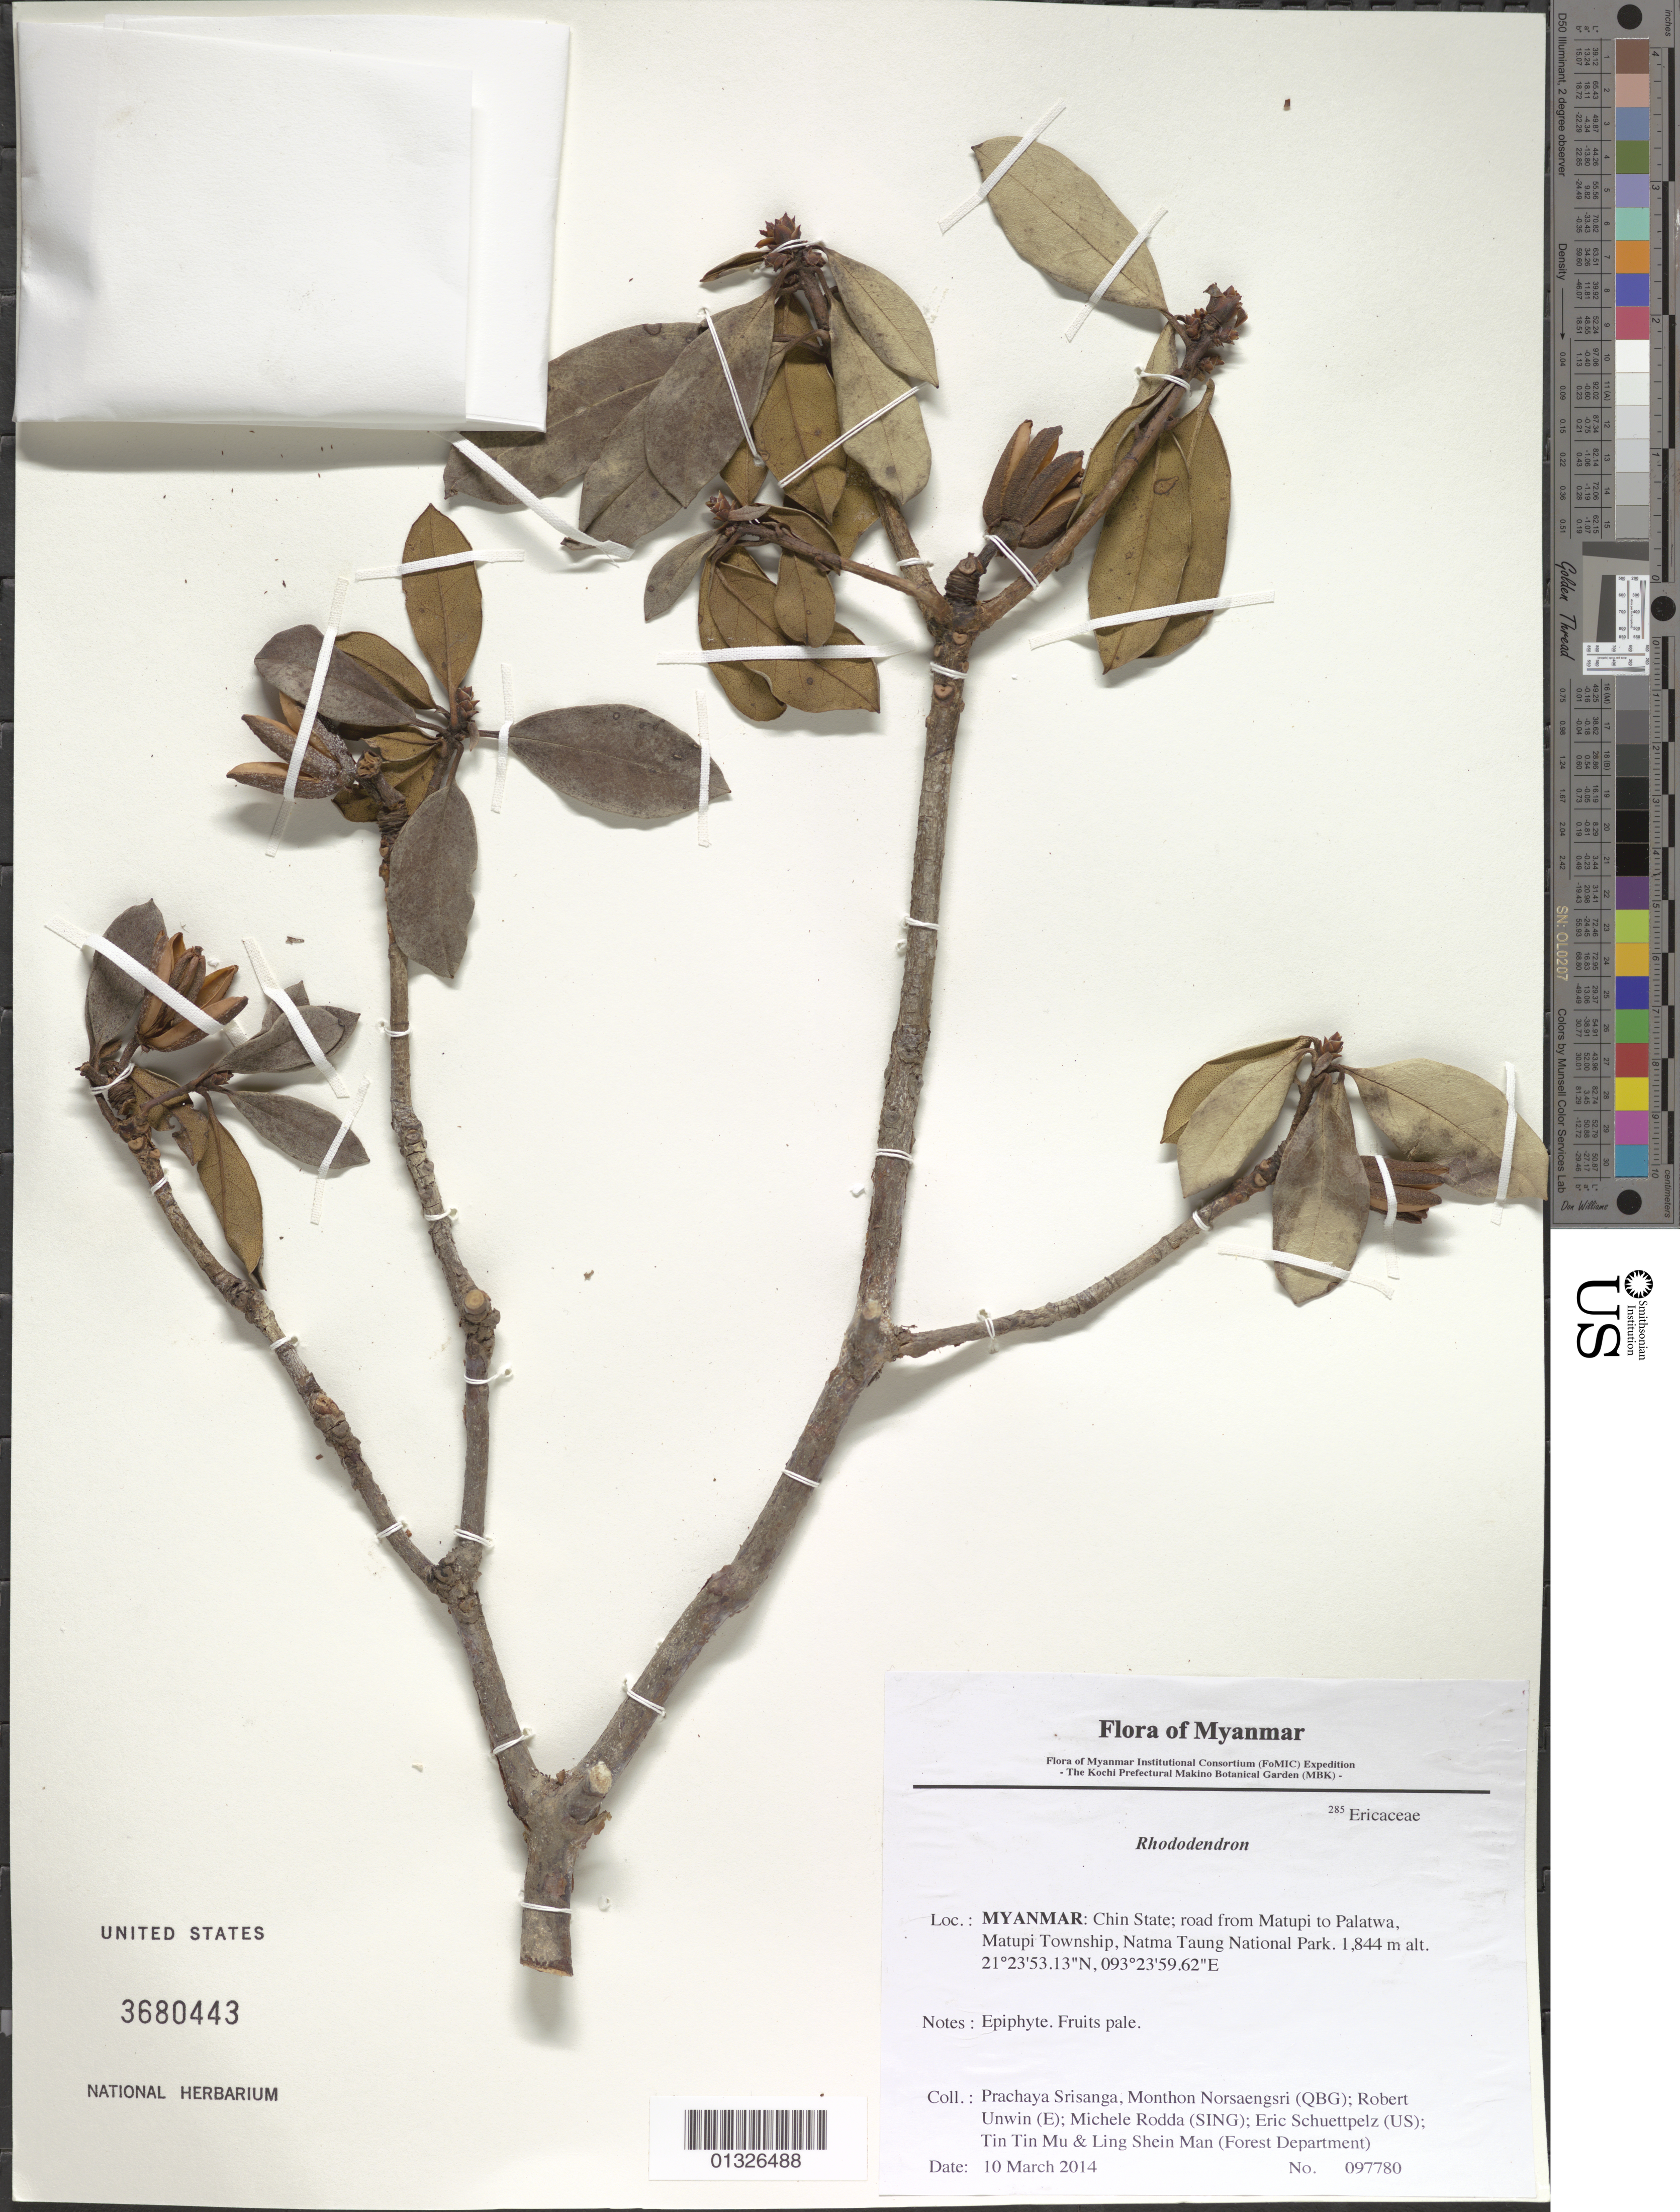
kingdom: Plantae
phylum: Tracheophyta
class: Magnoliopsida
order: Ericales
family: Ericaceae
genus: Rhododendron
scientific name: Rhododendron sp.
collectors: P. Srisanga, M. Norsaengsri, R. Unwin, M. Rodda, E. Schuettpelz, Tin Tin Mu & Ling Shein Man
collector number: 97780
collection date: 2014-03-10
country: Myanmar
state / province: Chin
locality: Road from Matupi to Palatwa, Matupi Township, Natma Taung National Park.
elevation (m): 1844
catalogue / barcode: US 3680443